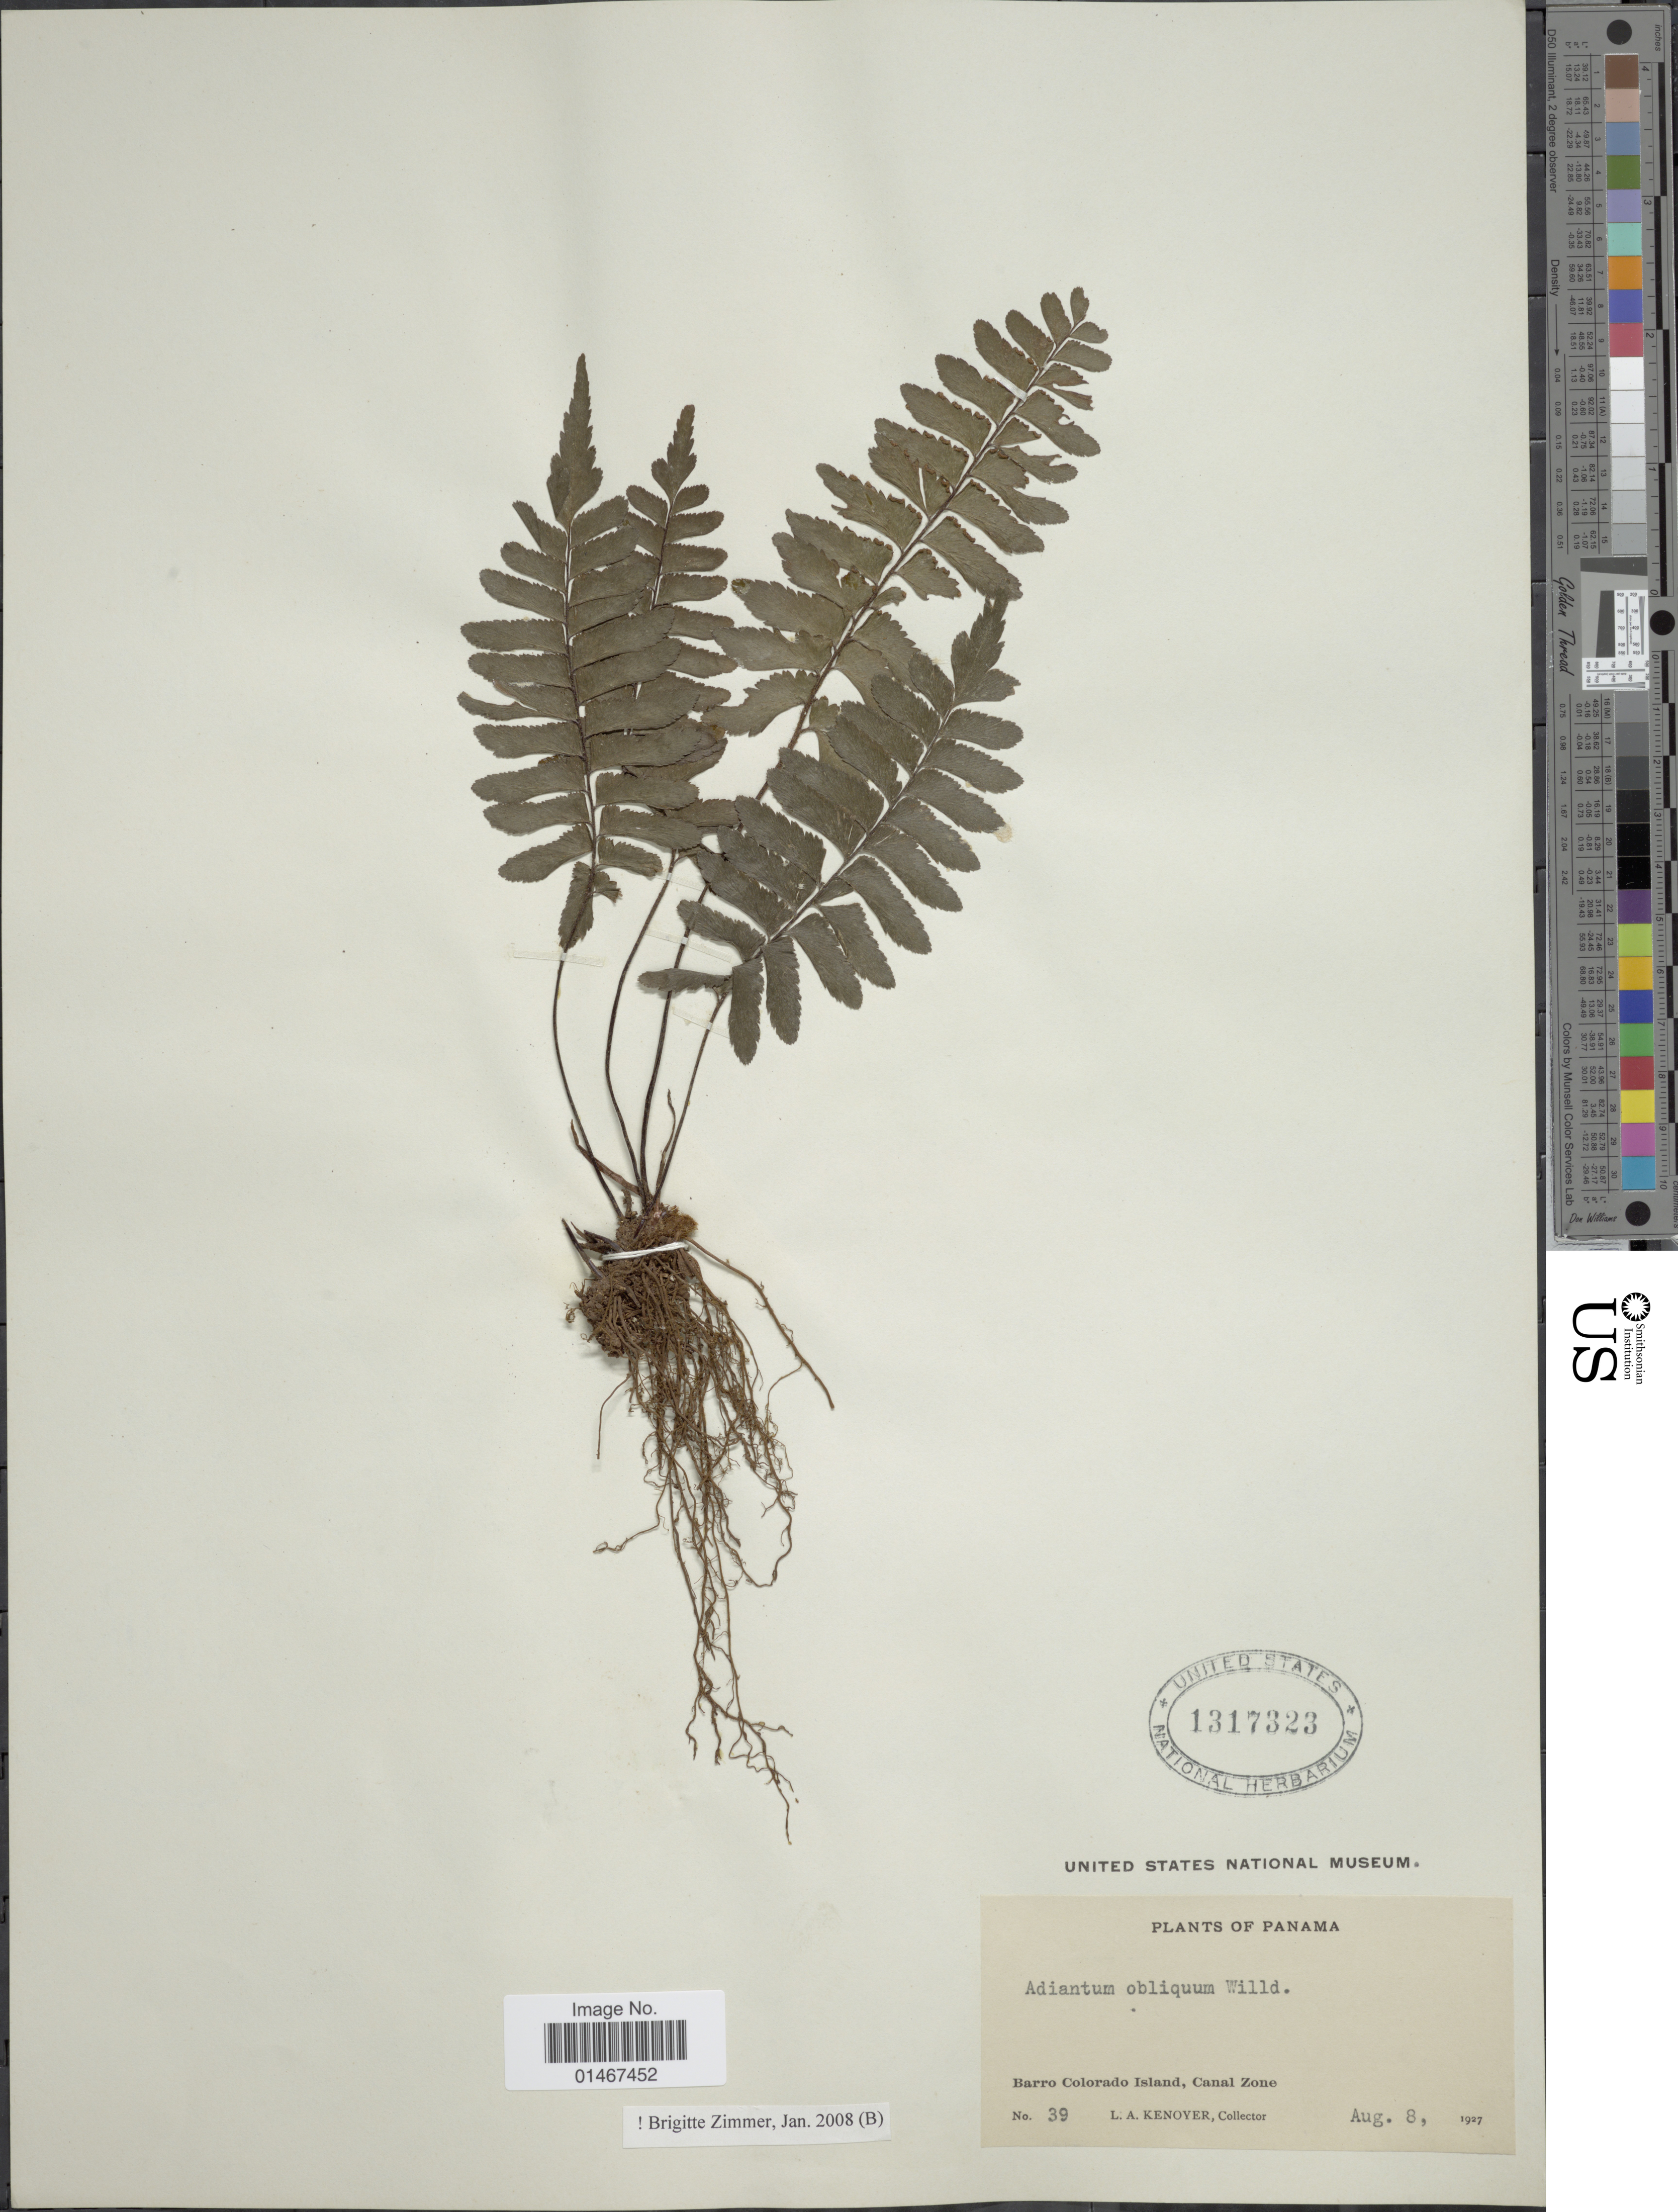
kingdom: Plantae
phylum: Tracheophyta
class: Polypodiopsida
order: Polypodiales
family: Pteridaceae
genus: Adiantum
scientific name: Adiantum obliquum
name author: Willd.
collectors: L. A. Kenoyer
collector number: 39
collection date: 1927-08-08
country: Panama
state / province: Panamá Oeste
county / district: Canal Zone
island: Barro Colorado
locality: Barro Colorado Island, Canal Zone.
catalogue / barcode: US 1317323